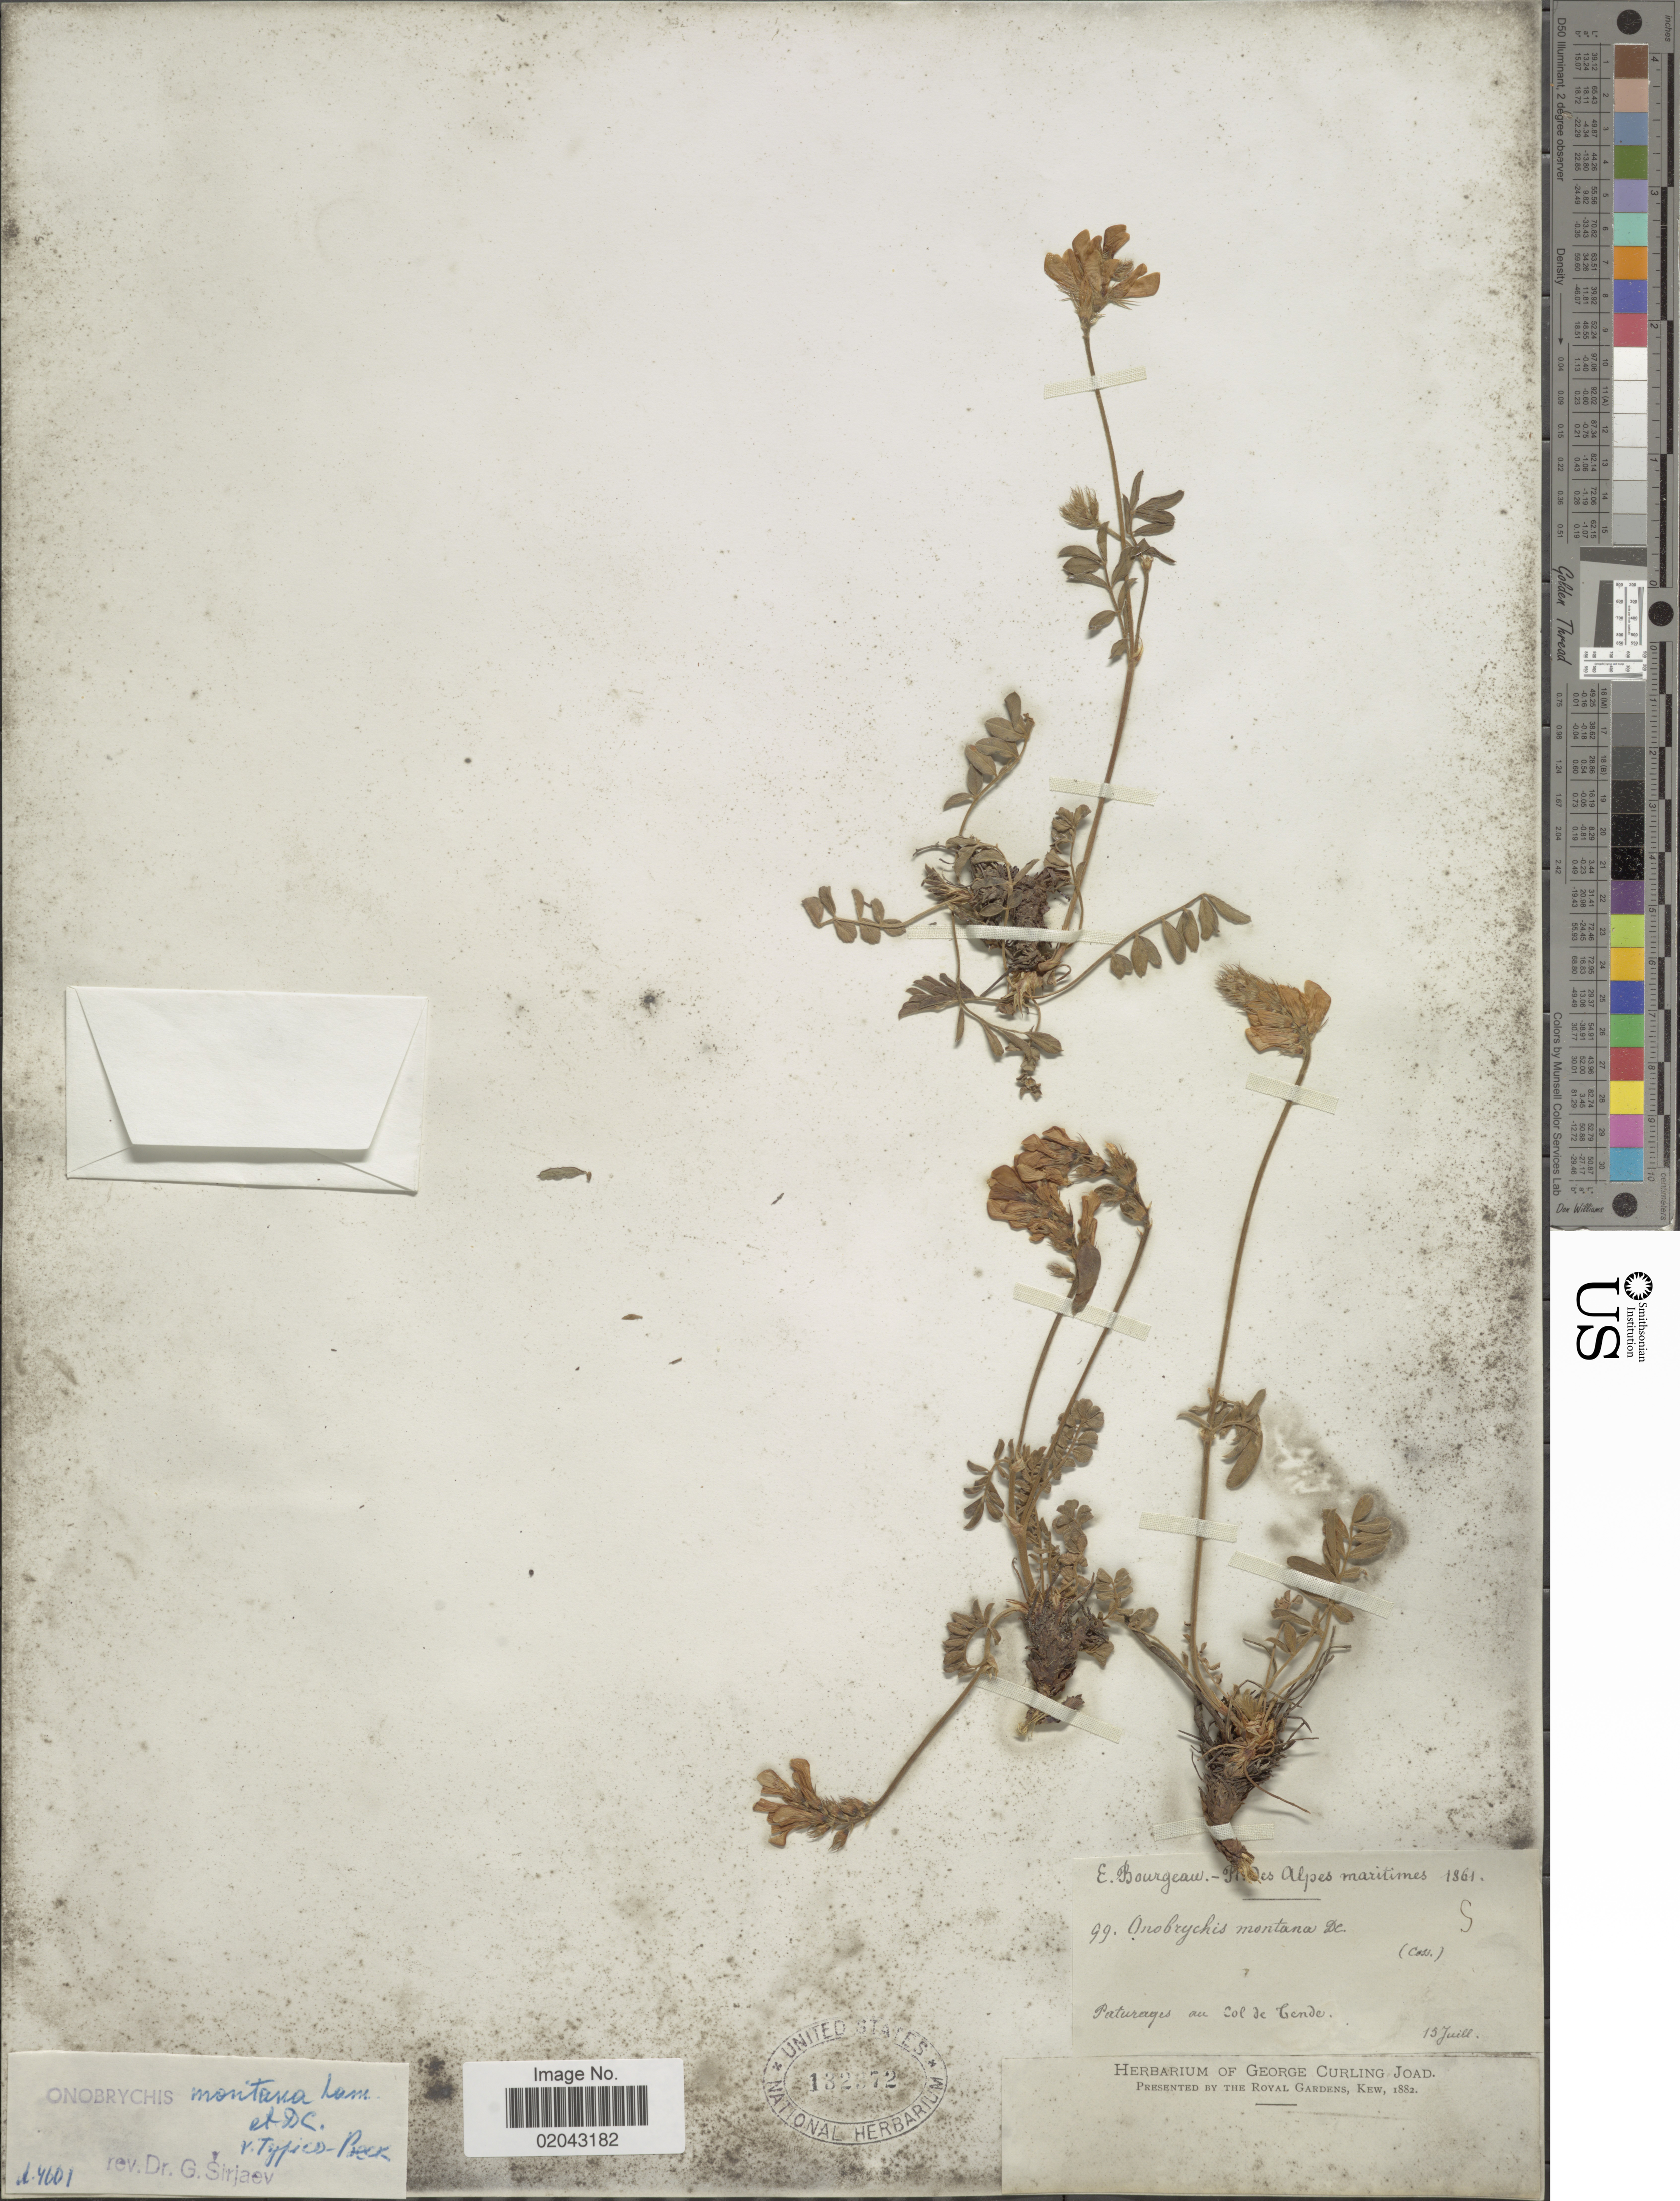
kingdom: Plantae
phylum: Tracheophyta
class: Magnoliopsida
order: Fabales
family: Fabaceae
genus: Onobrychis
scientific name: Onobrychis montana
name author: DC.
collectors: E. Bourgeau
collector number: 99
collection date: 1861-07-15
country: France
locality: Alpes maritimes, Paturages au Col de Tende.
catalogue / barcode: US 132372